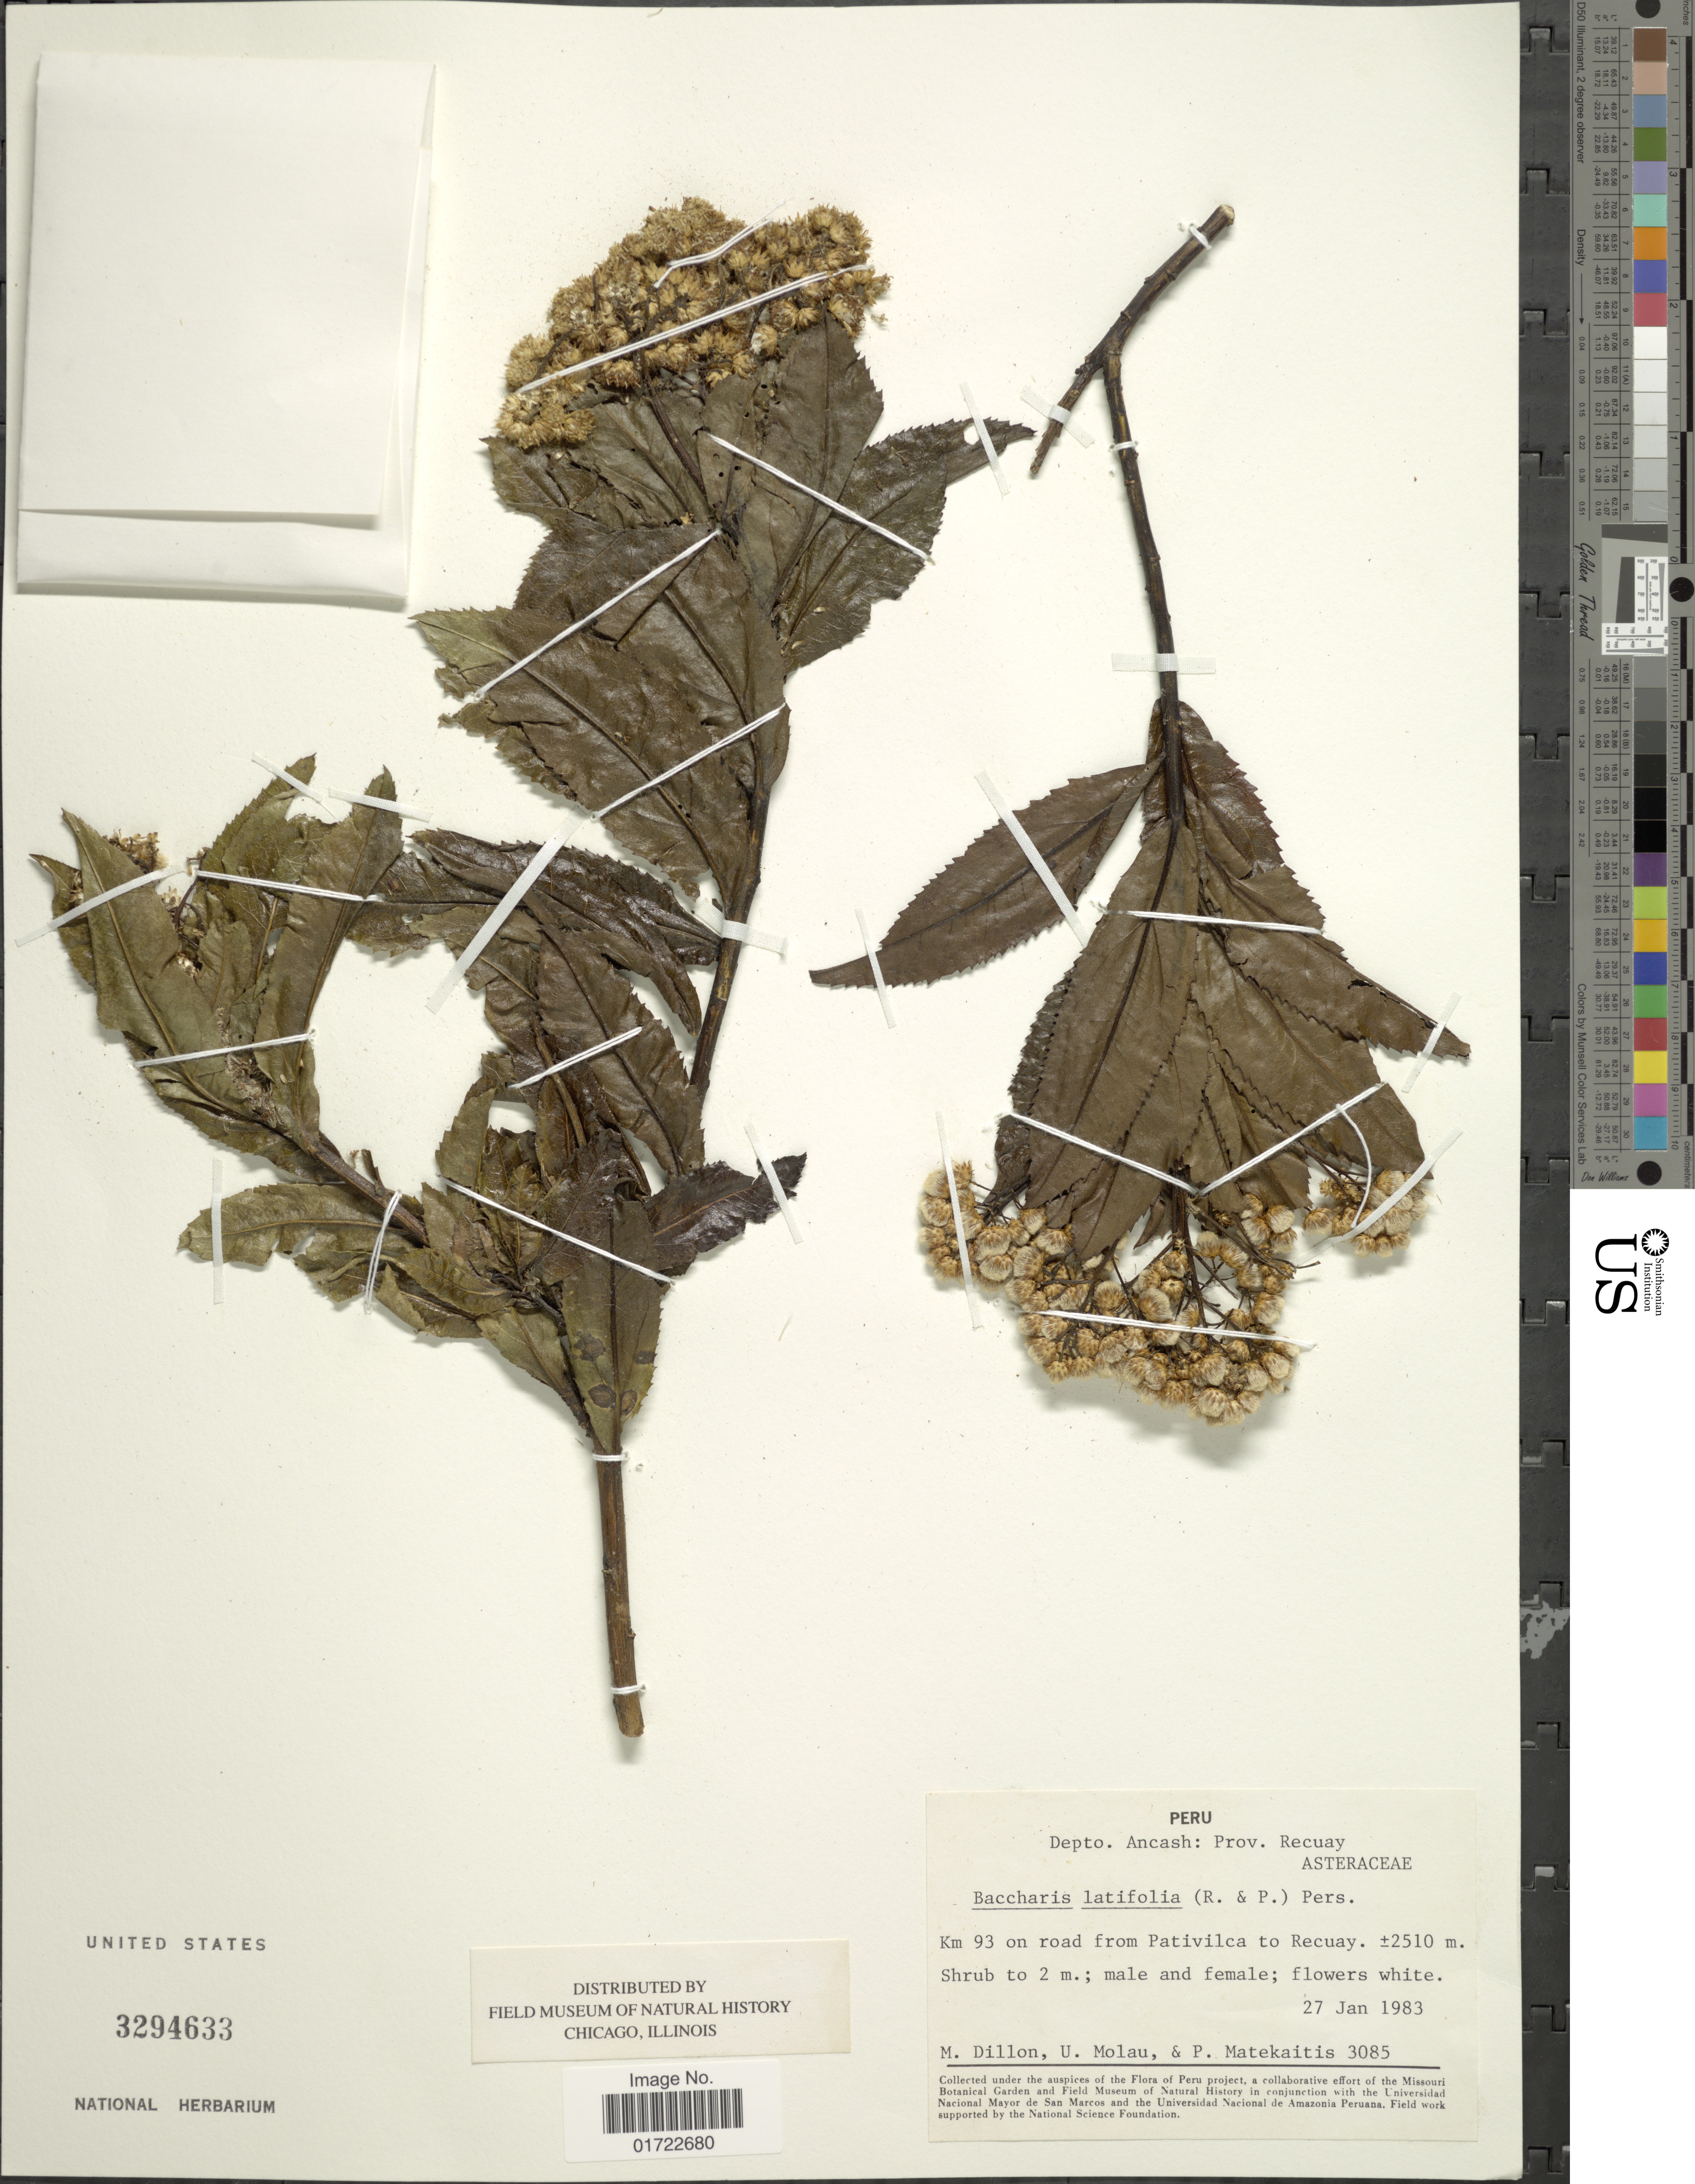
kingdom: Plantae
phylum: Tracheophyta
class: Magnoliopsida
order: Asterales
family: Asteraceae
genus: Baccharis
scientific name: Baccharis latifolia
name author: (Ruiz & Pav.) Pers.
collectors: M. Dillion, U. Molau & P. Matekaitis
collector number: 3085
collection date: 1983-01-27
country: Peru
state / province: Ancash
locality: Depto. Ancash: Prov. Recuay, KM 93 on road from Pativilca to Recuay.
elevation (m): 2510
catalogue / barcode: US 3294633